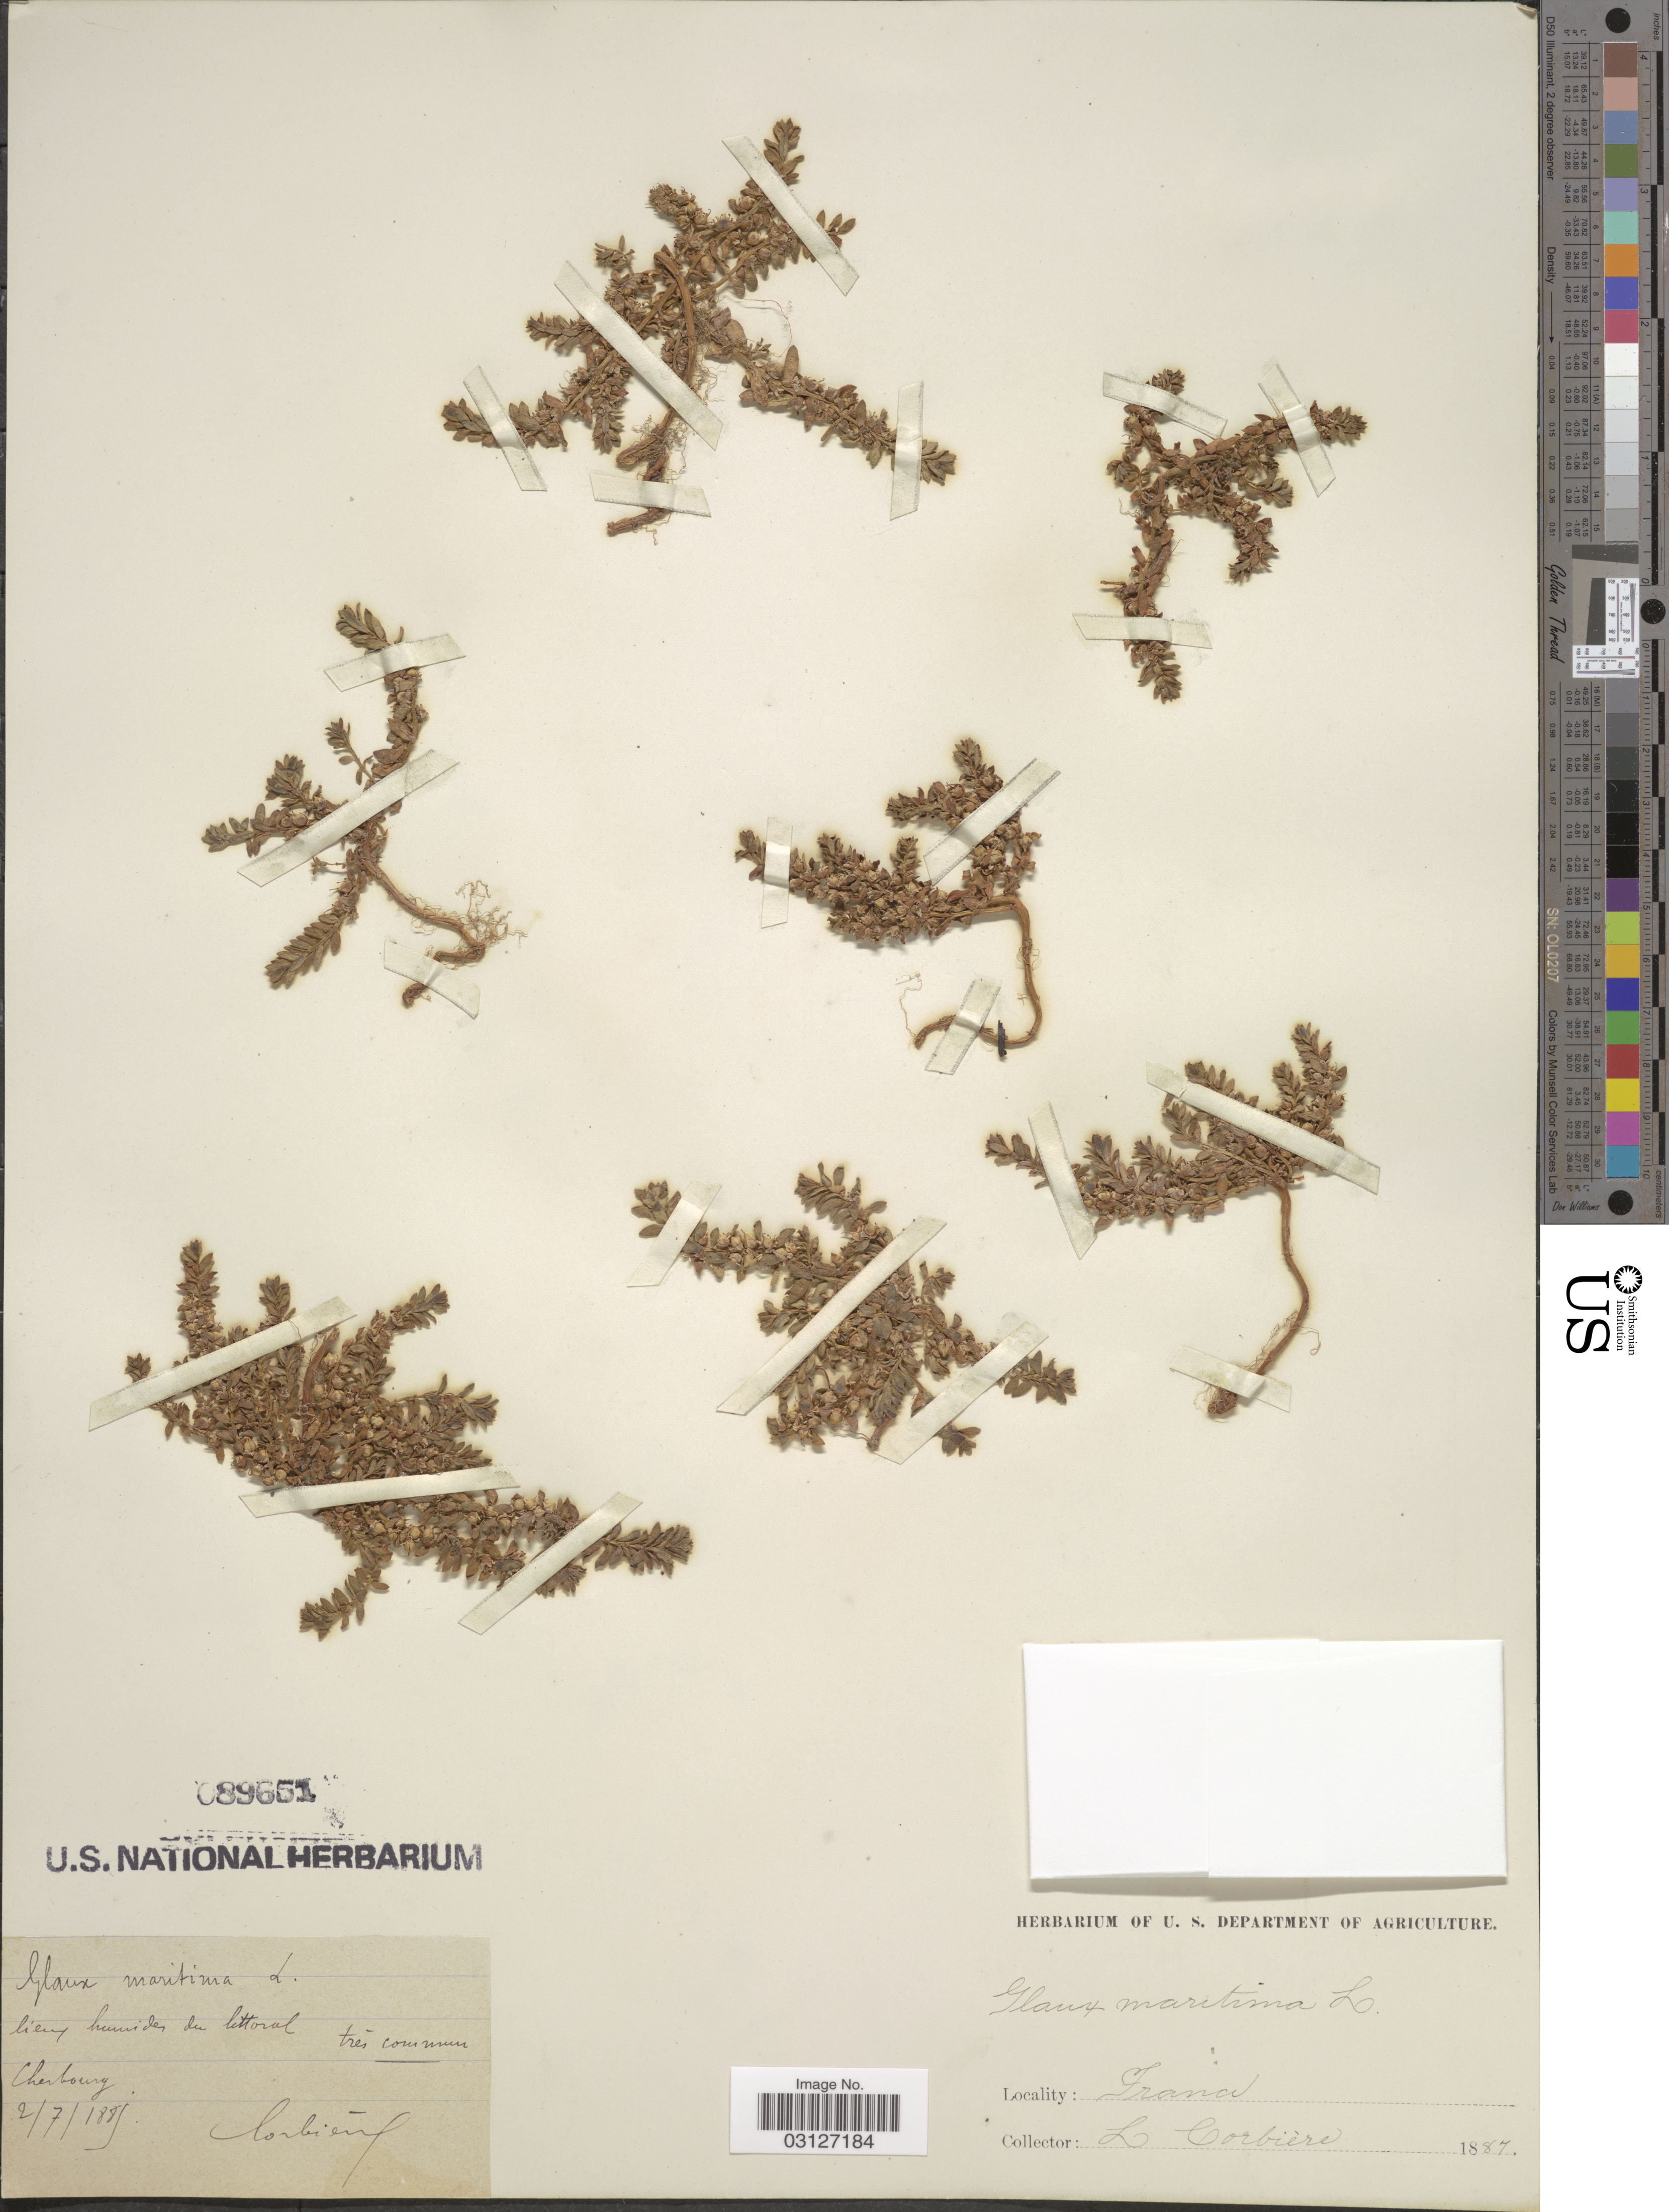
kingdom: Plantae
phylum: Tracheophyta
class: Magnoliopsida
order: Ericales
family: Primulaceae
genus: Glaux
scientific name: Glaux maritima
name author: L.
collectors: L. Corbière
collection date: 1887-07-02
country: France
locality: Cherbourg.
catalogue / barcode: US 89651